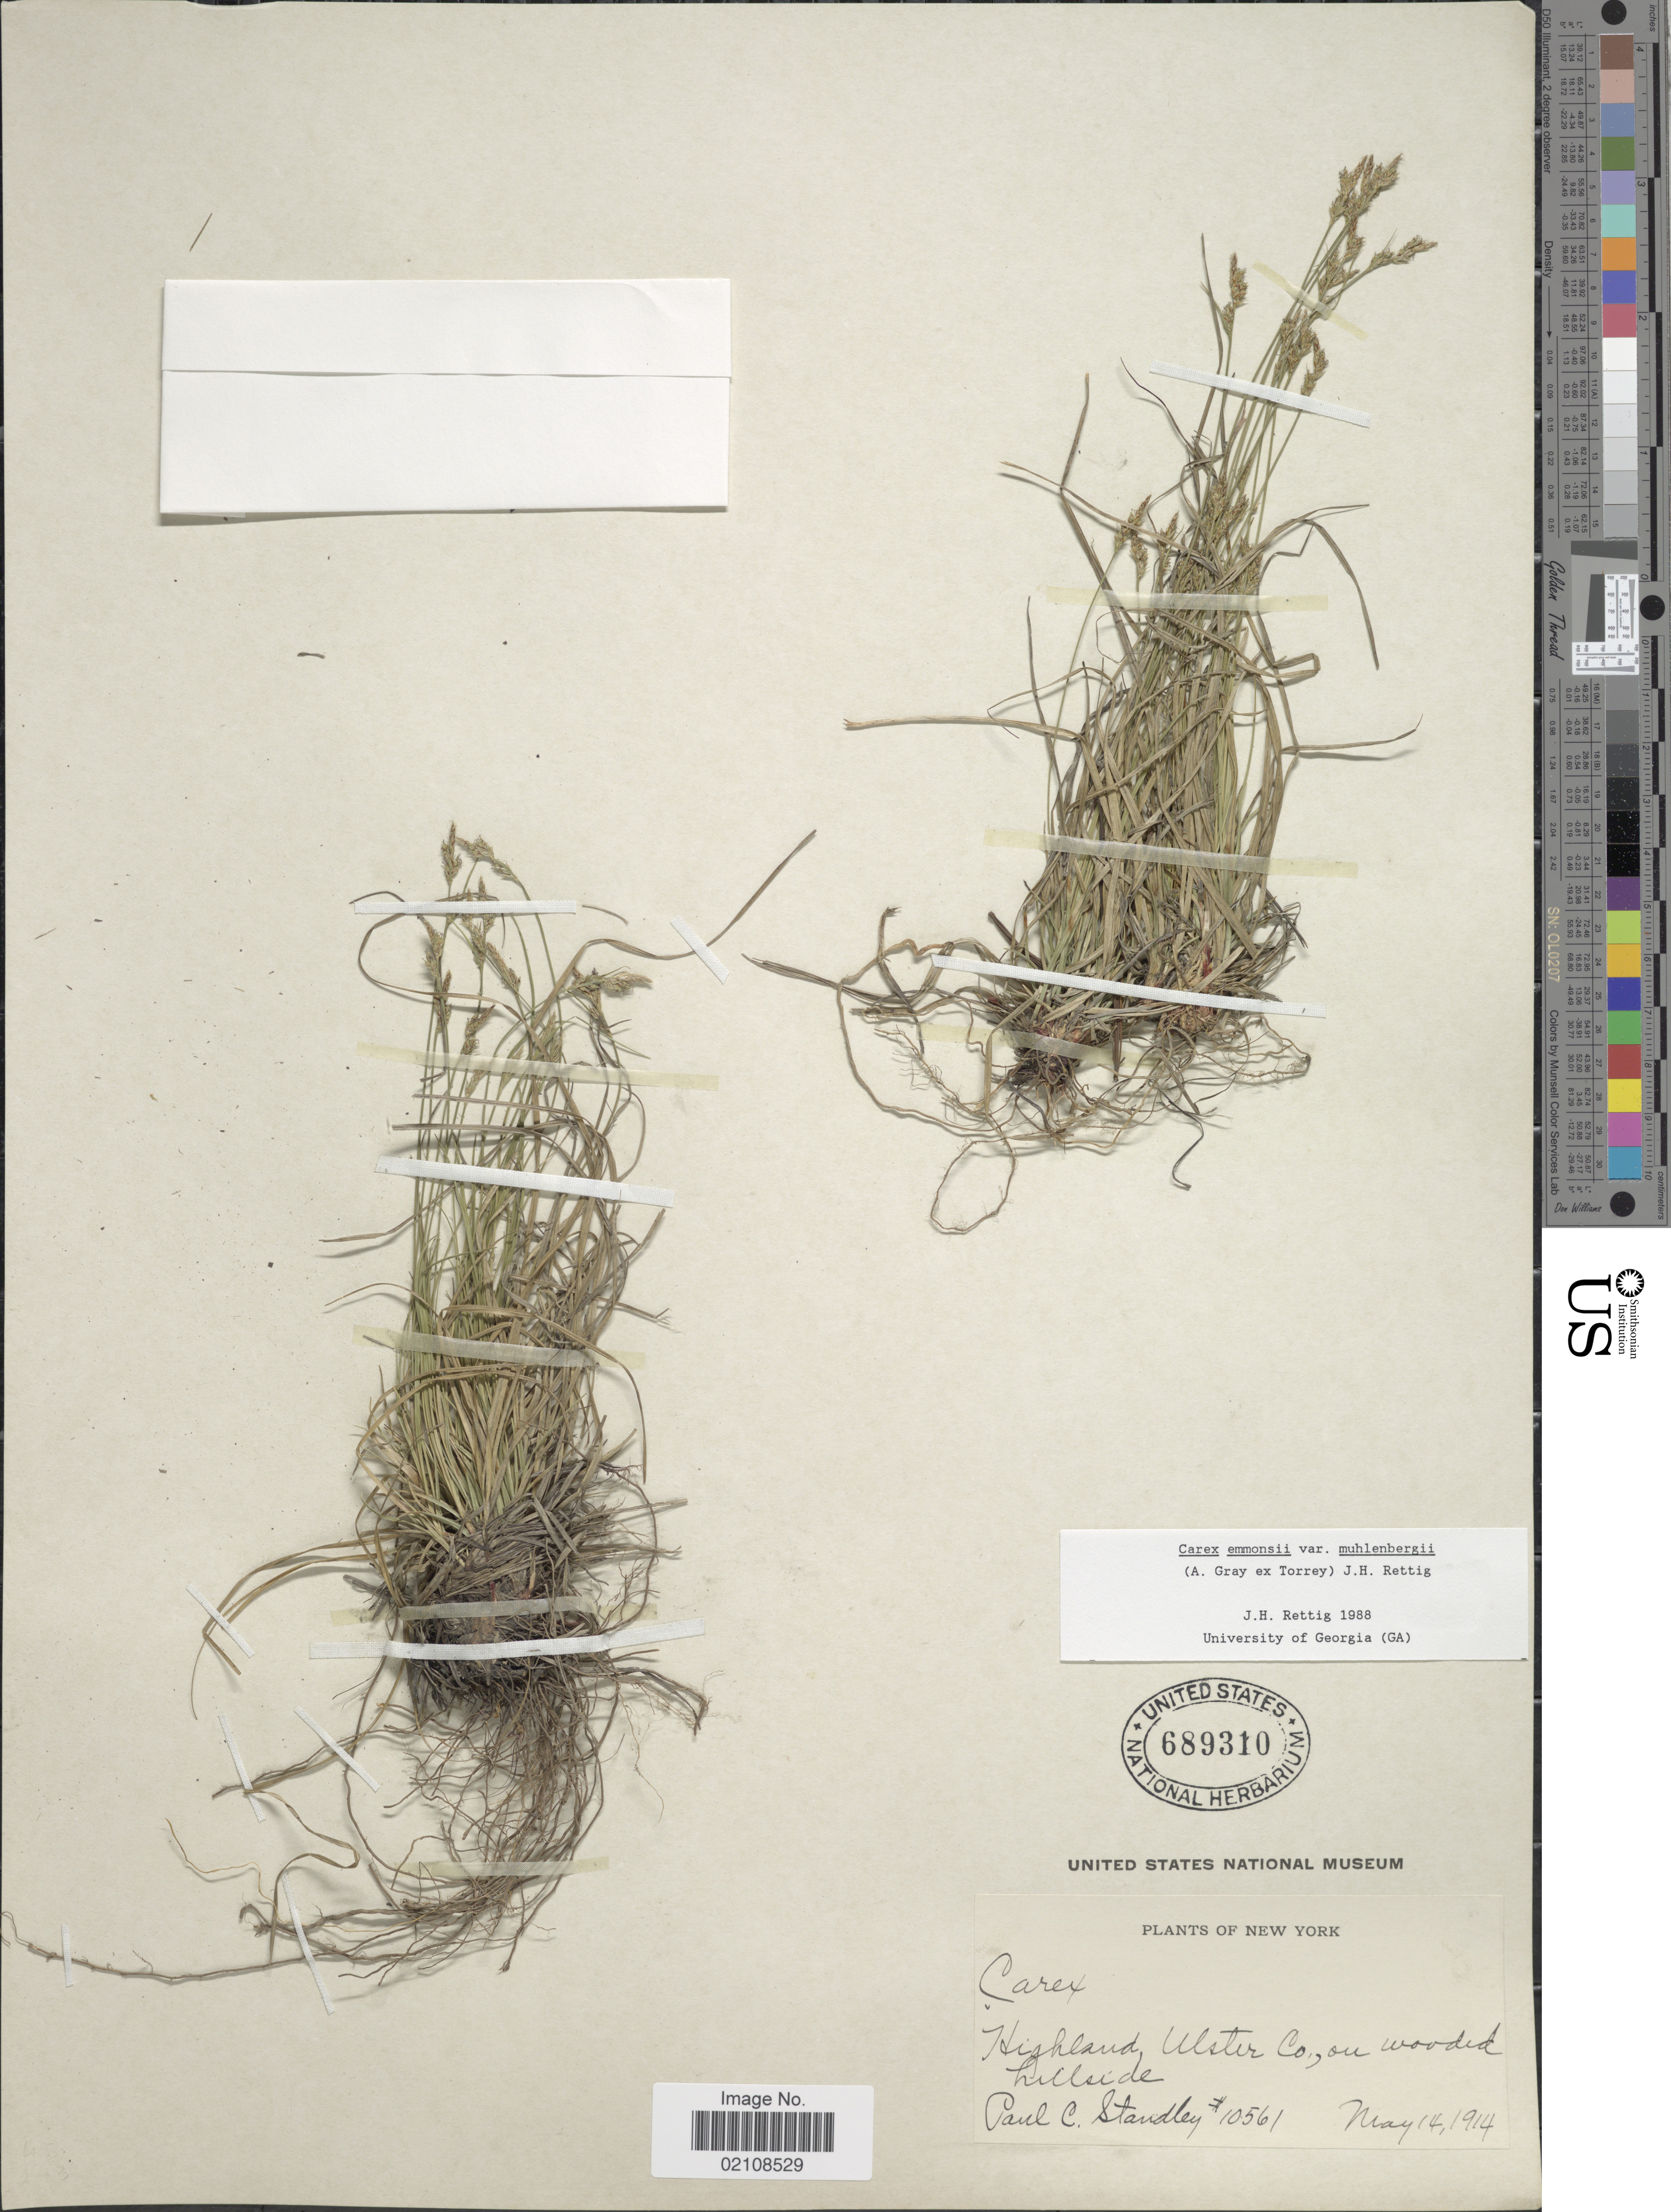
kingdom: Plantae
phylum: Tracheophyta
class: Liliopsida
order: Poales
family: Cyperaceae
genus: Carex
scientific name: Carex albicans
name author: Willd. ex Spreng.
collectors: P. C. Standley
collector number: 10561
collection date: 1914-05-14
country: United States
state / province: New York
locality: Highland Ulster Co., on wooded hillside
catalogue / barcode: US 689310